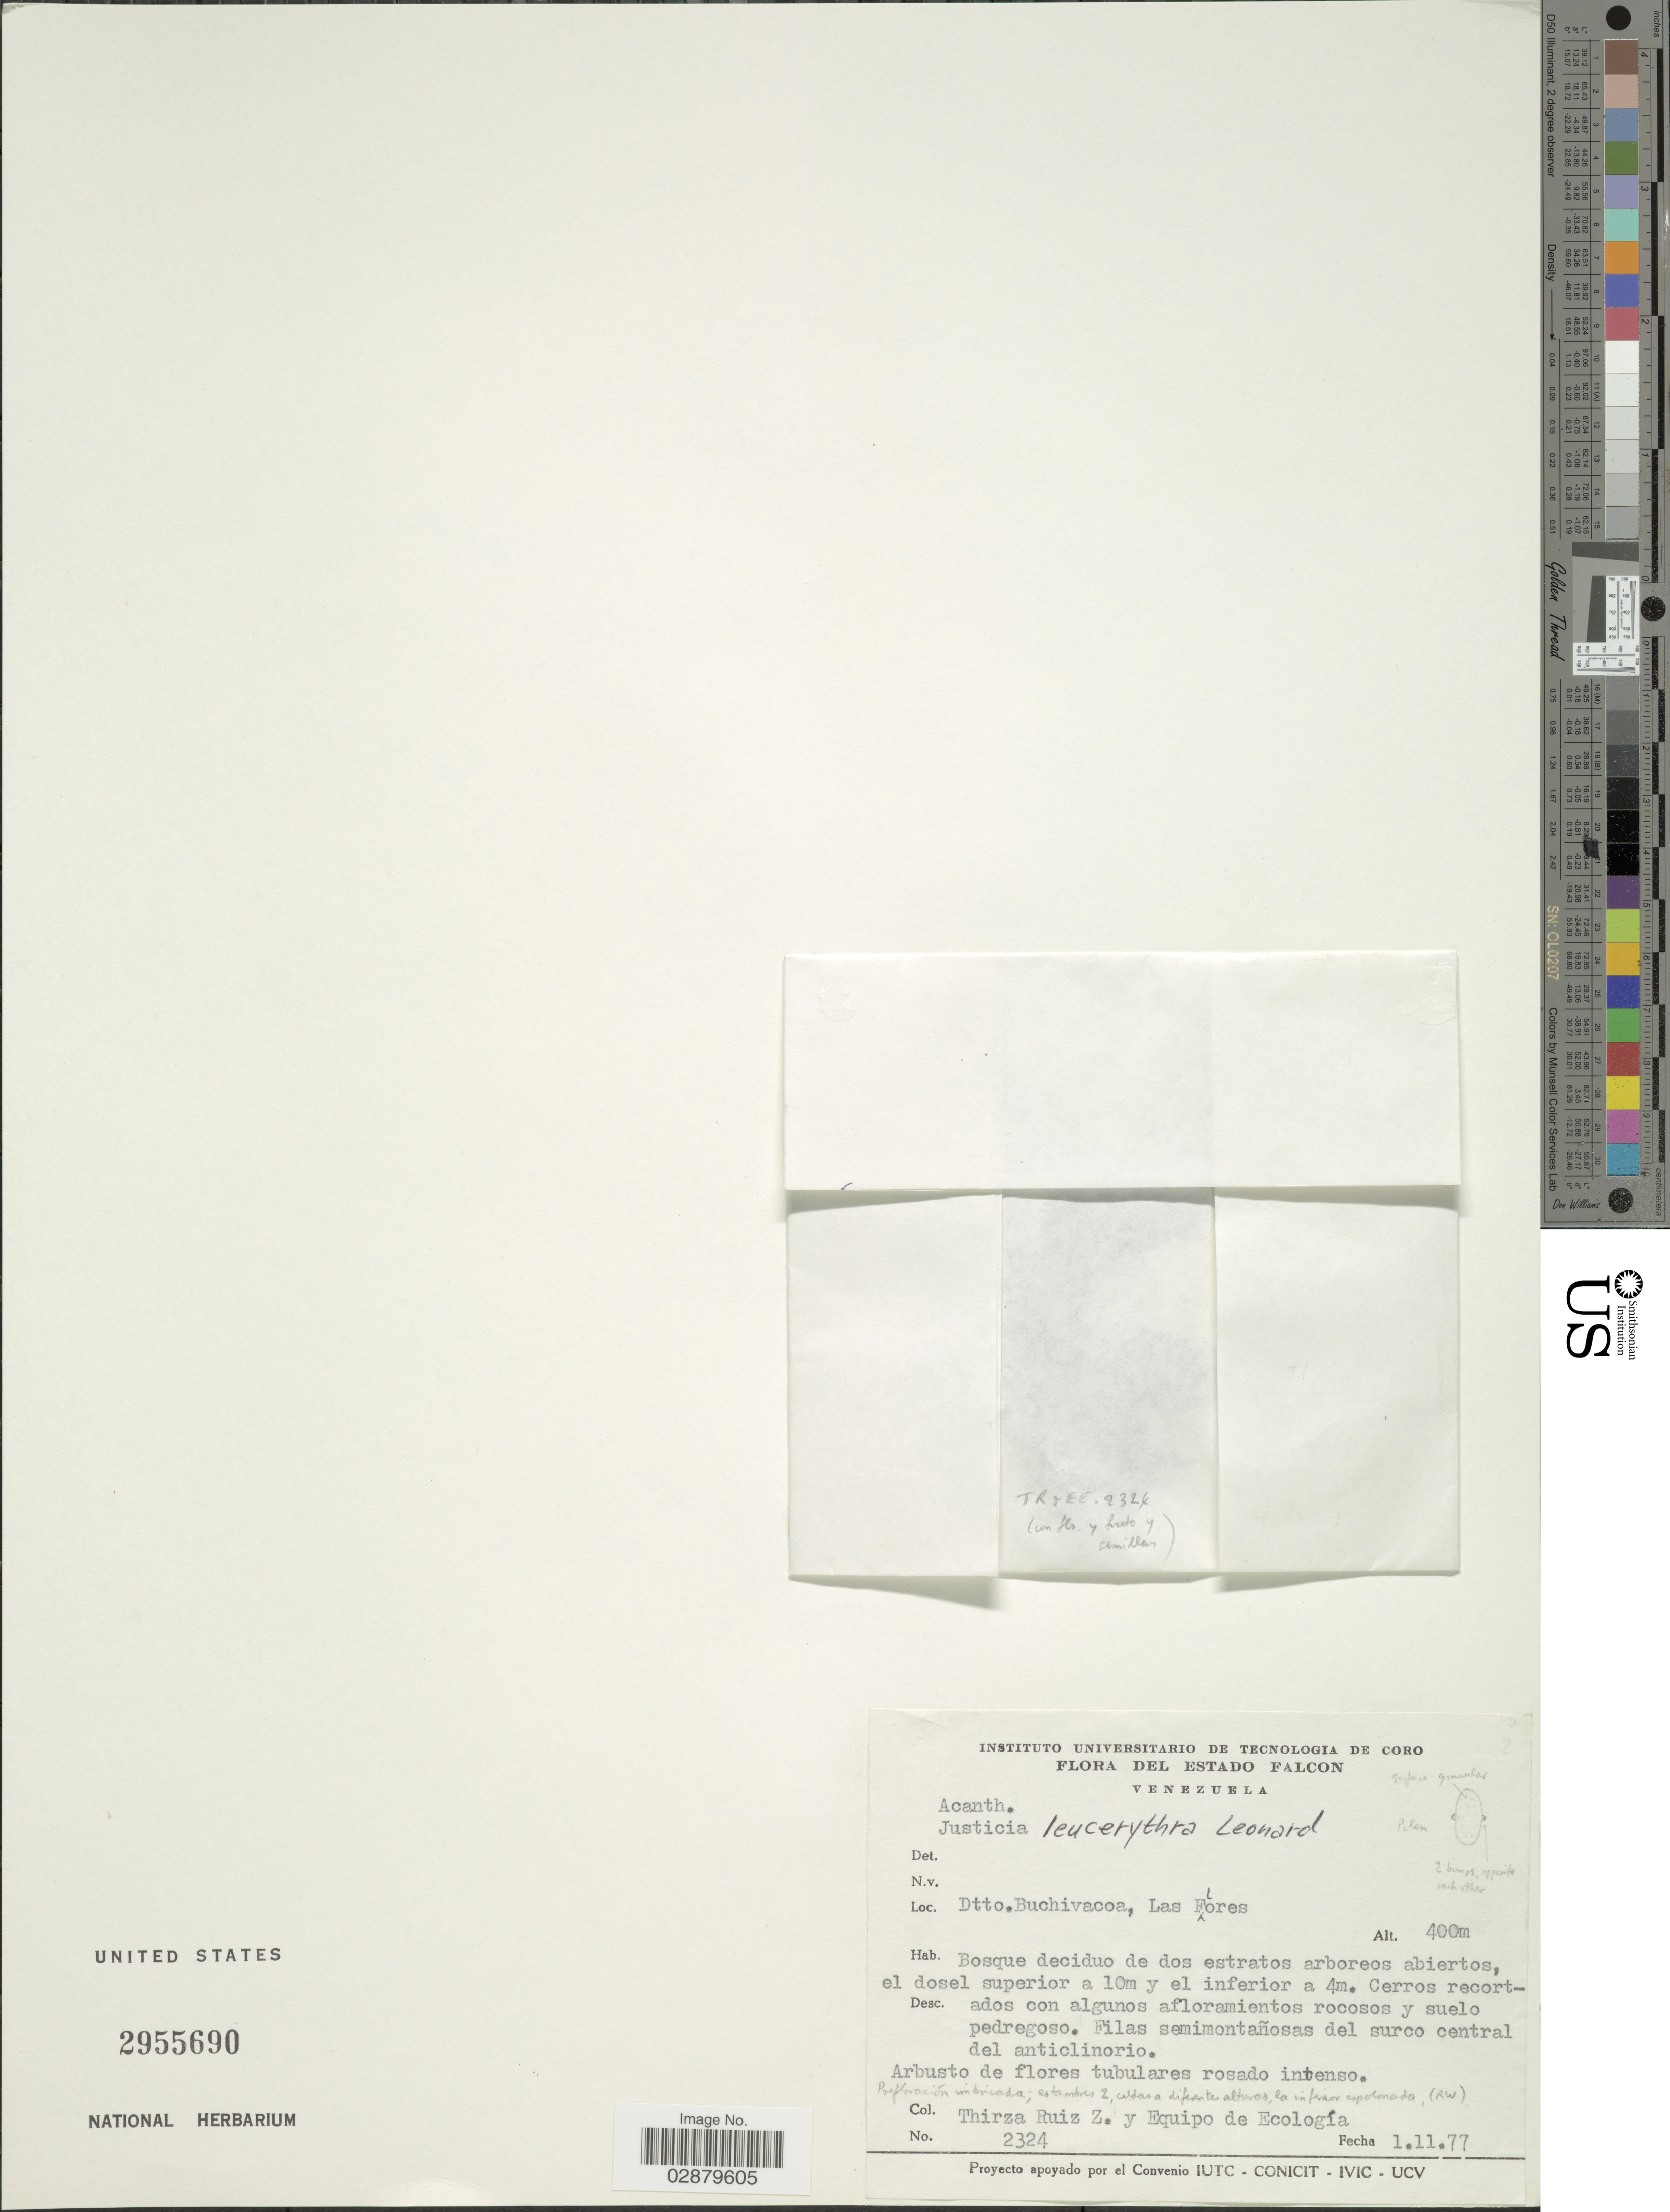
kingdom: Plantae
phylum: Tracheophyta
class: Magnoliopsida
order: Lamiales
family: Acanthaceae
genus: Justicia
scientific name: Justicia leucerythra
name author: Leonard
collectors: T. Ruíz & Eq. Ecologia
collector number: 2324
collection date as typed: Transcribed d/m/y: 1/11/77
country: Venezuela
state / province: Falcon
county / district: Buchivacoa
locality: Dtto. Buchivacoa, Las Flores.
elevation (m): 400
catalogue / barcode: US 2955690